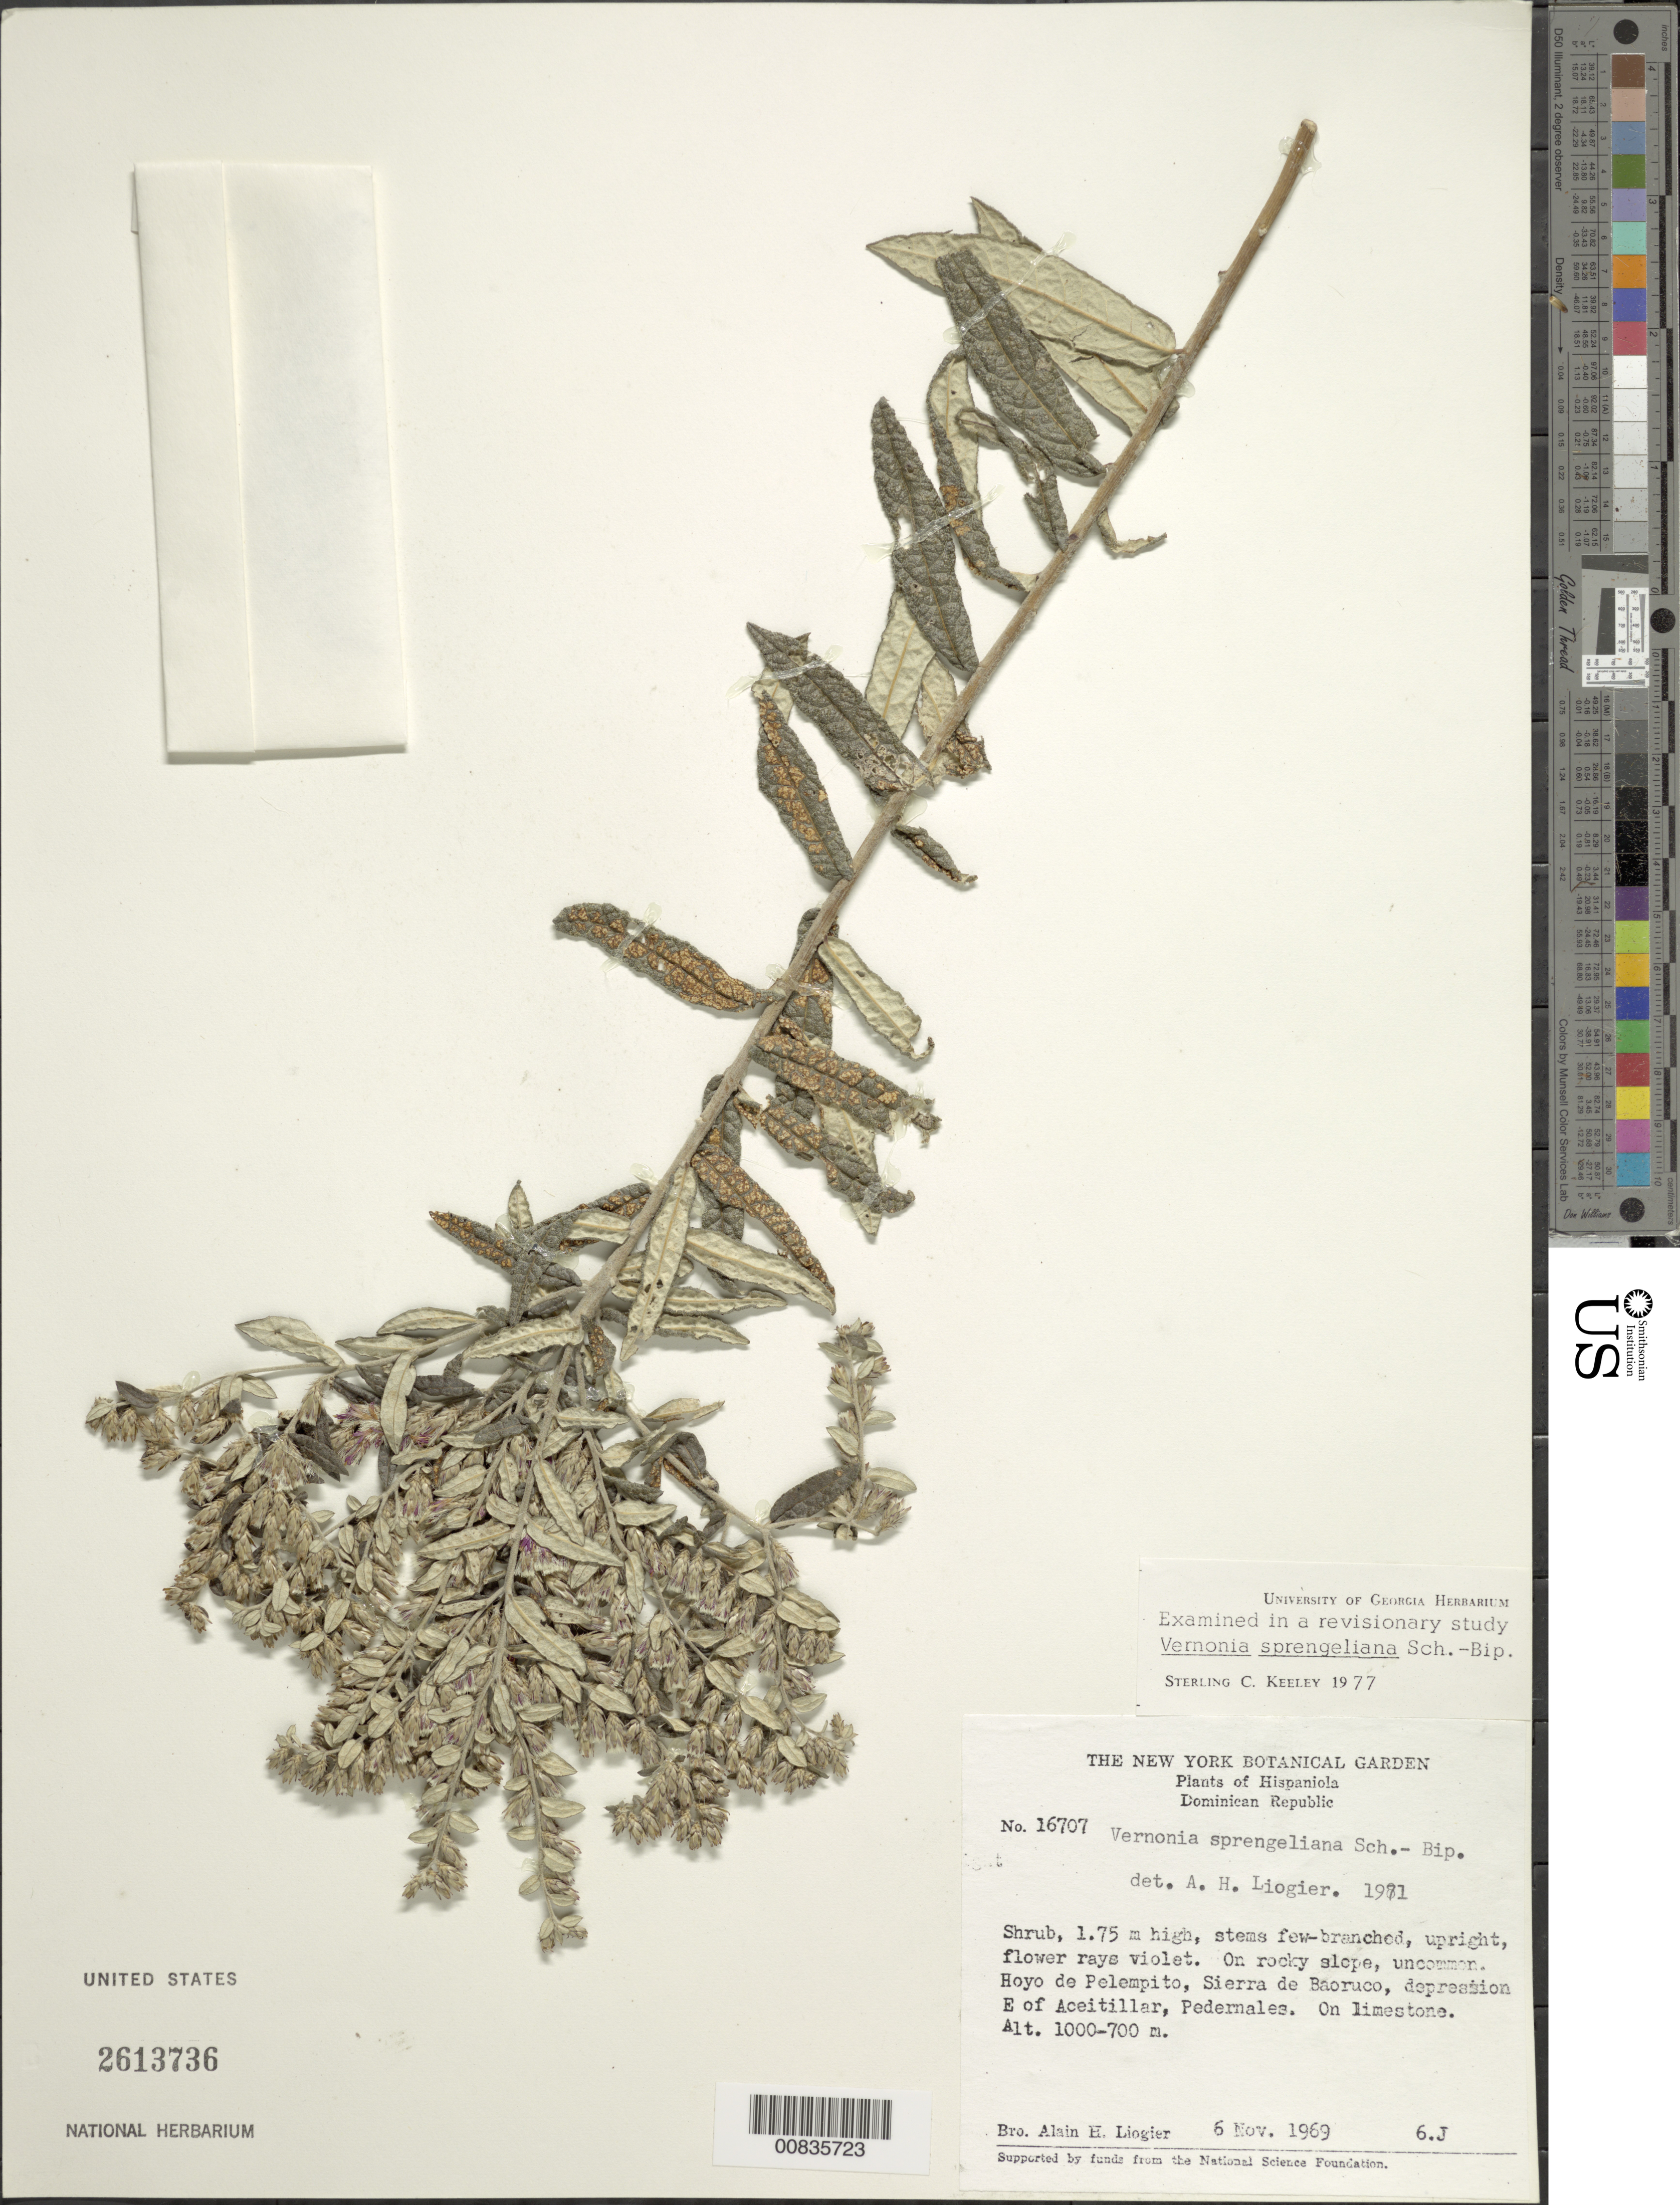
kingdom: Plantae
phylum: Tracheophyta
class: Magnoliopsida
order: Asterales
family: Asteraceae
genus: Lepidaploa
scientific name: Lepidaploa sprengeliana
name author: (Sch. Bip.) H. Rob.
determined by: Keeley, S. C.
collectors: A. H. Liogier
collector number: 16707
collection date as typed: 06 Nov 1969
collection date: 1969-11-06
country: Dominican Republic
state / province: Pedernales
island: Hispaniola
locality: Hoyo de Pelempito, Sierra de Baoruco, depression E of Aceitillar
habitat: On rocky, limestone slope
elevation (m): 700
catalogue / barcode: US 2613736